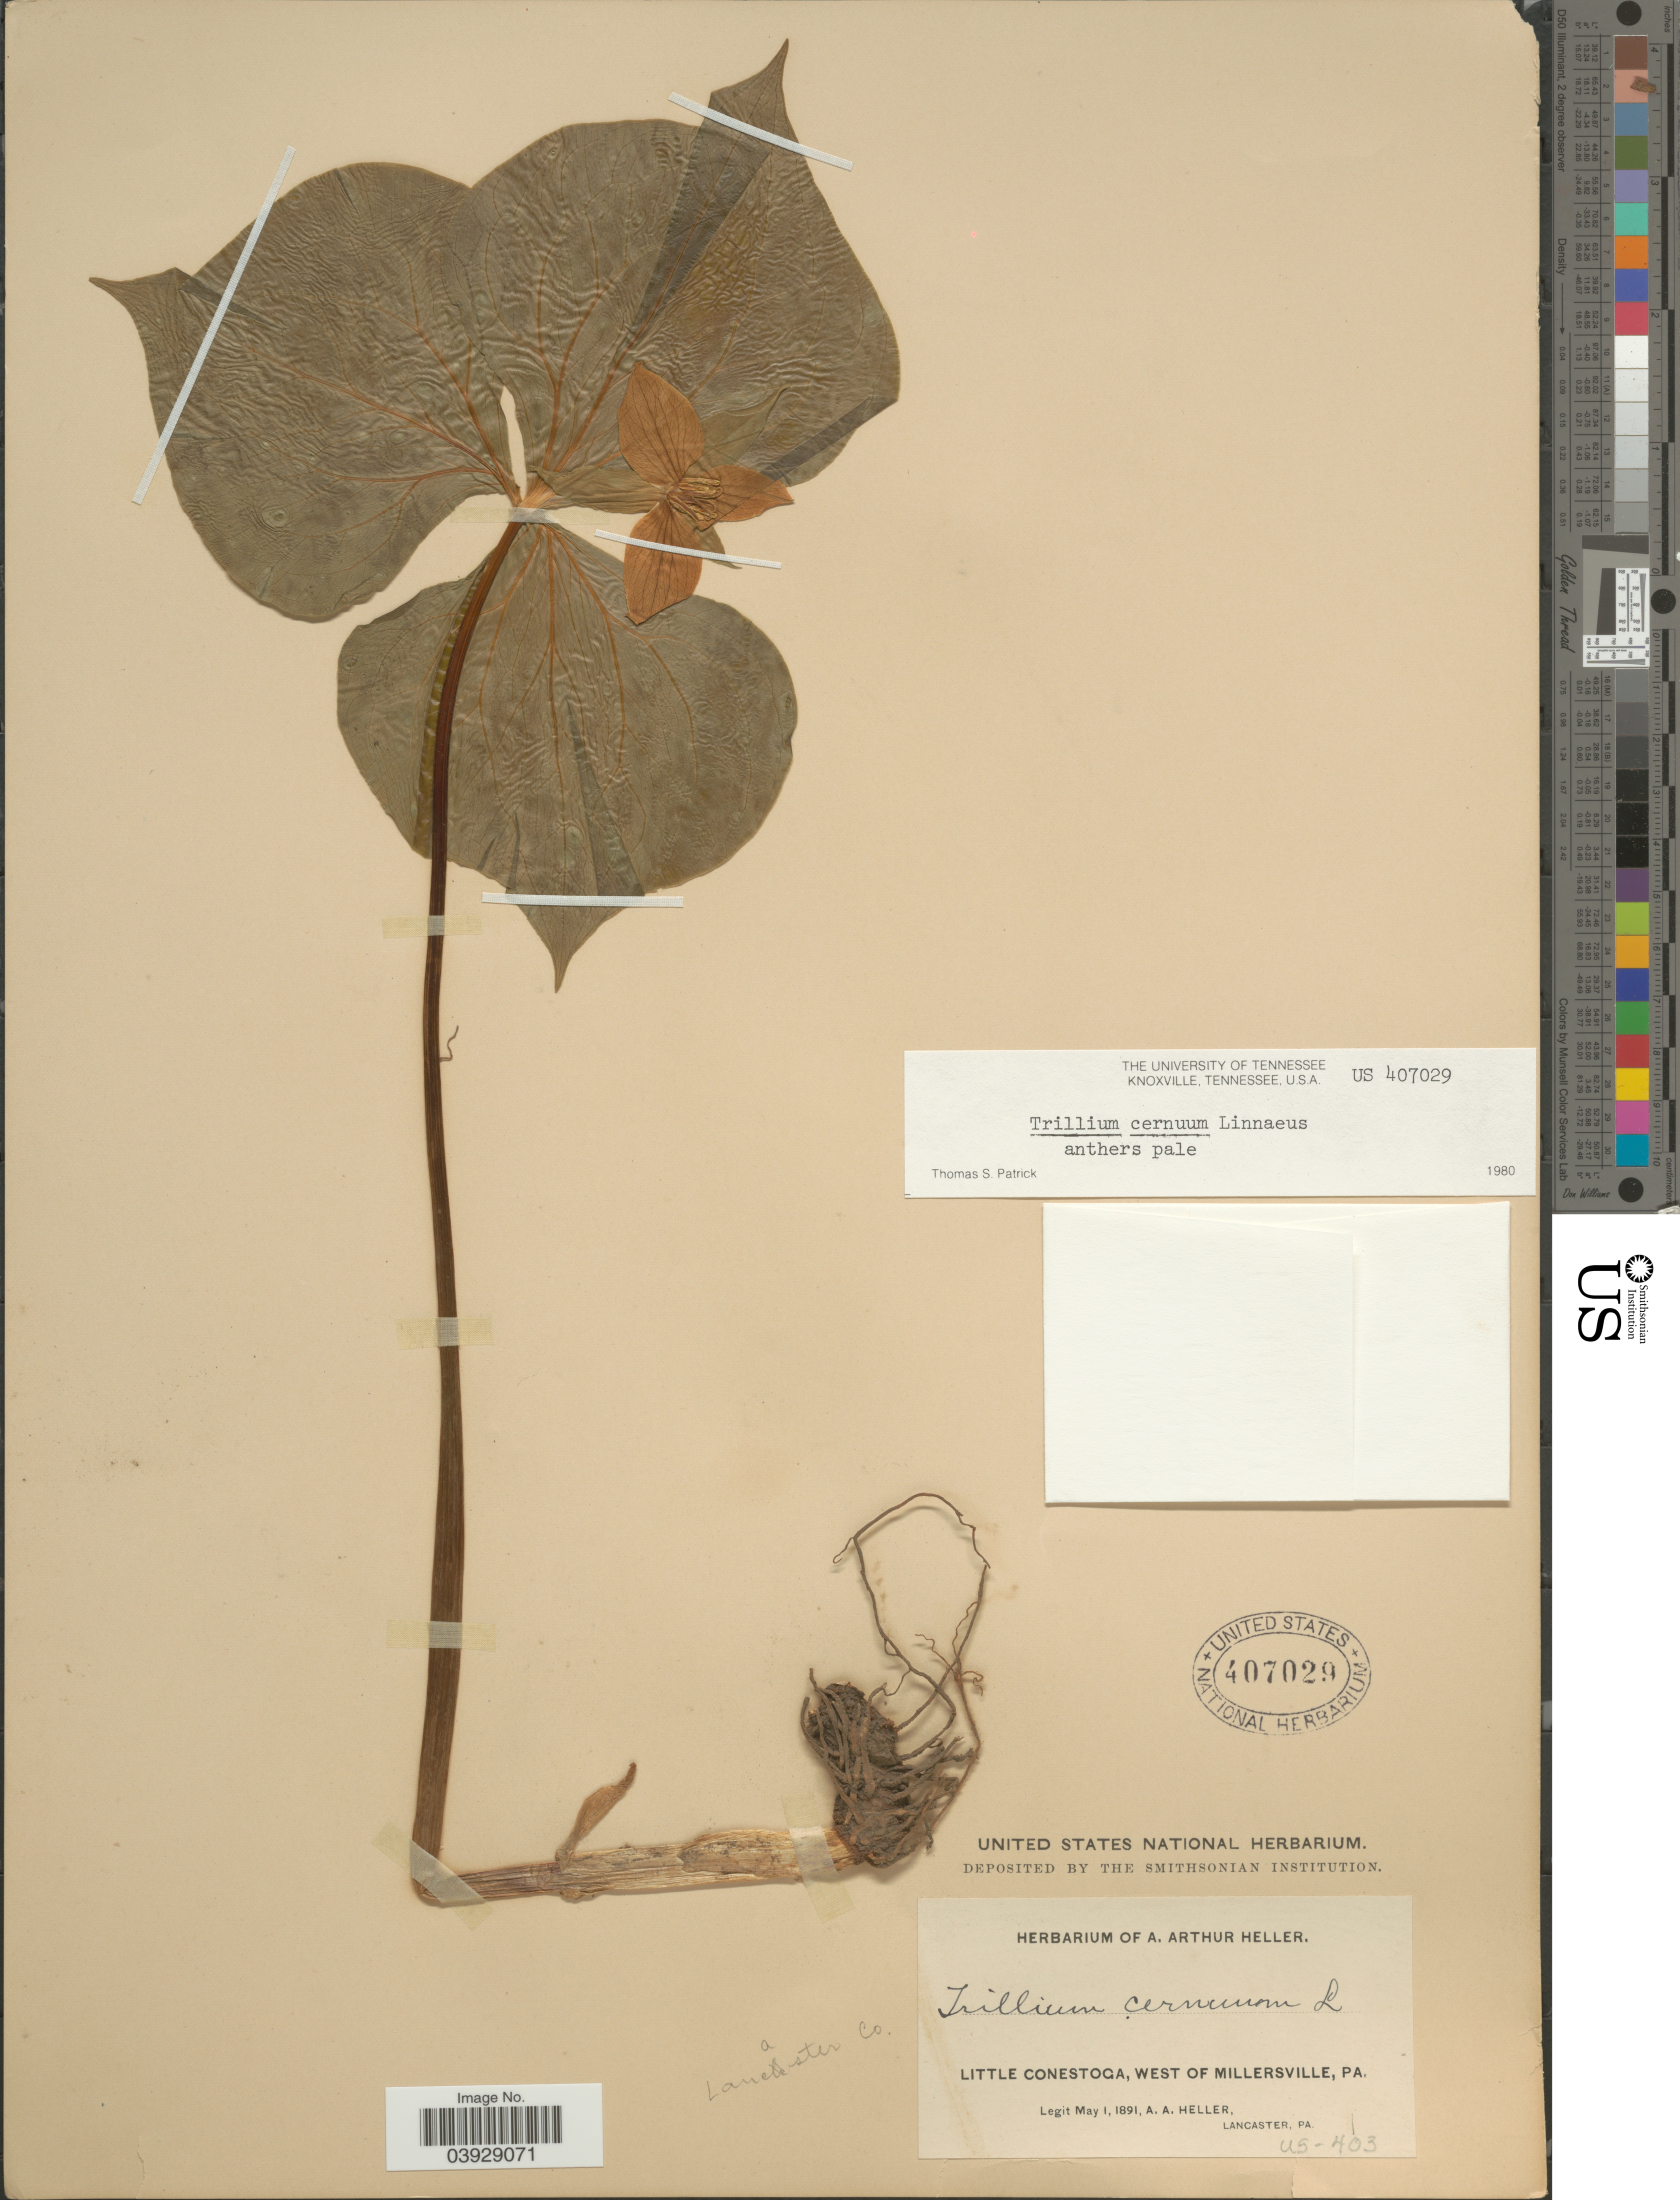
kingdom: Plantae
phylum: Tracheophyta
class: Liliopsida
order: Liliales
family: Melanthiaceae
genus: Trillium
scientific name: Trillium cernuum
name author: L.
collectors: A. A. Heller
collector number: US-403?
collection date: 1891-05-01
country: United States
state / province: Pennsylvania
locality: Little Conestoga, West of Millersville. Lancaster Co.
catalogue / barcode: US 407029